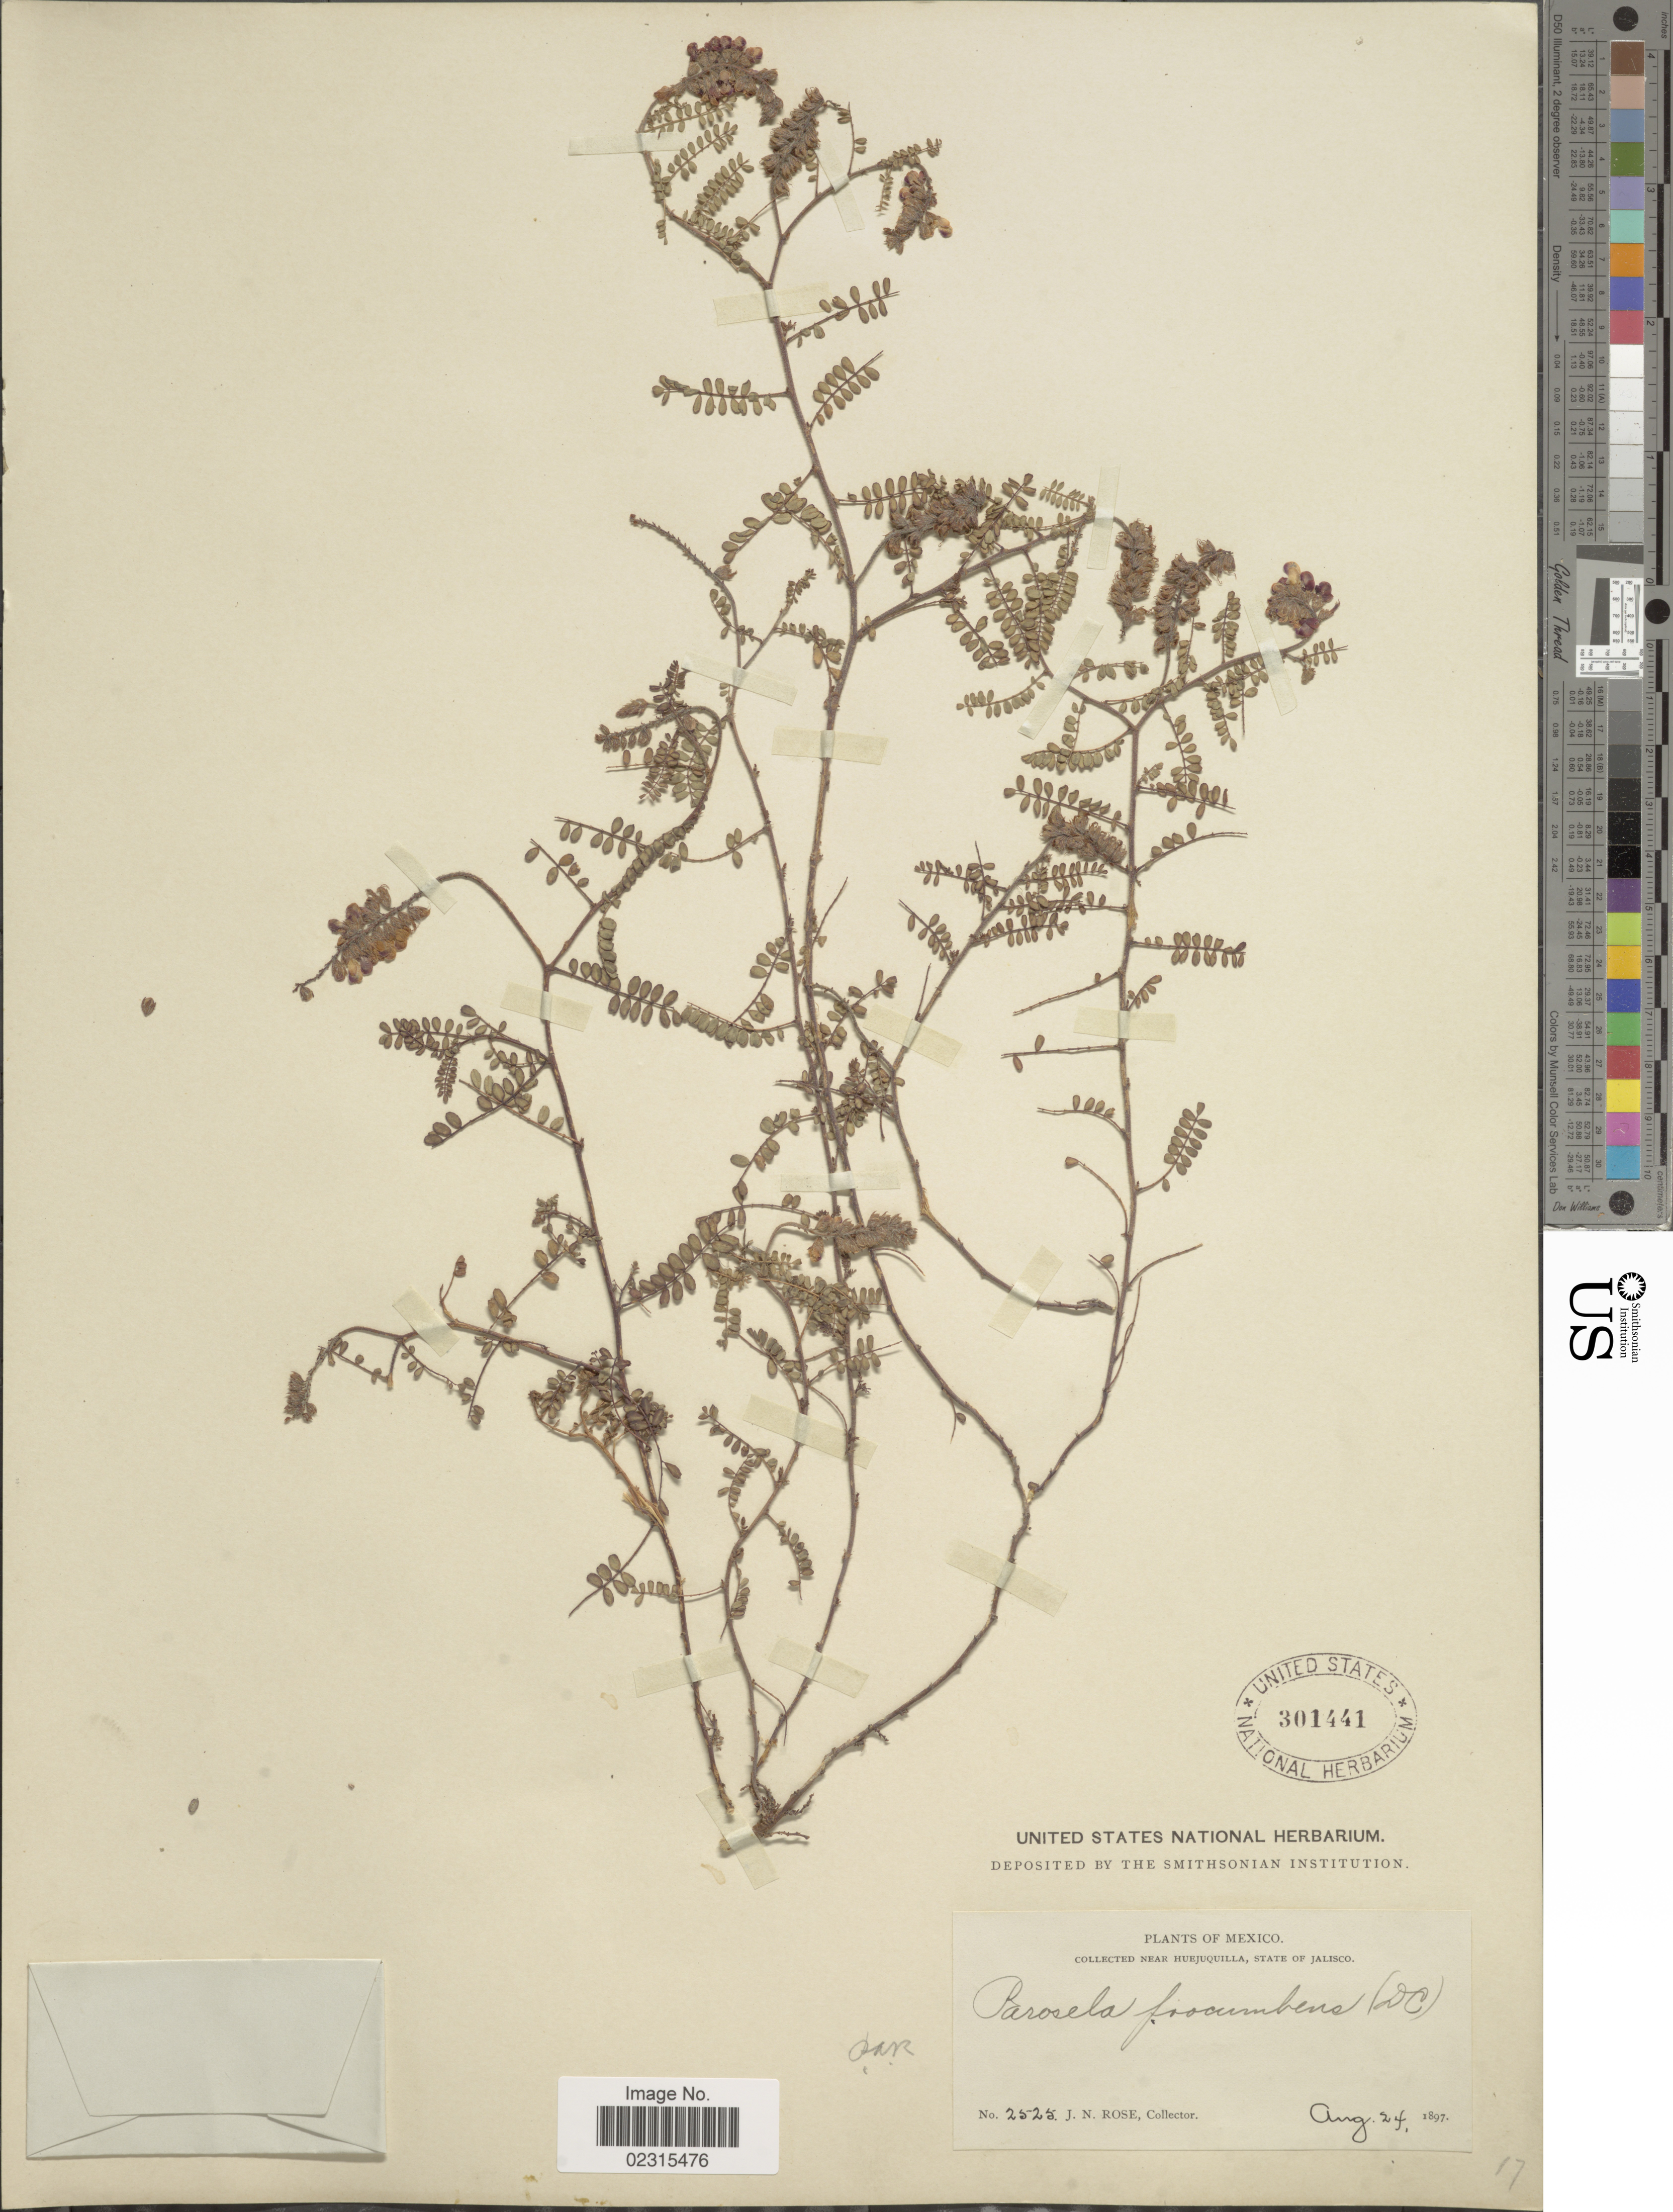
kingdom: Plantae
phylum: Tracheophyta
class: Magnoliopsida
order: Fabales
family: Fabaceae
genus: Marina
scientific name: Marina procumbens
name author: (DC.) Barneby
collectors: J. N. Rose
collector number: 2525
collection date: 1897-08-24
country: Mexico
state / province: Jalisco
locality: Near Huejequilla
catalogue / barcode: US 301441